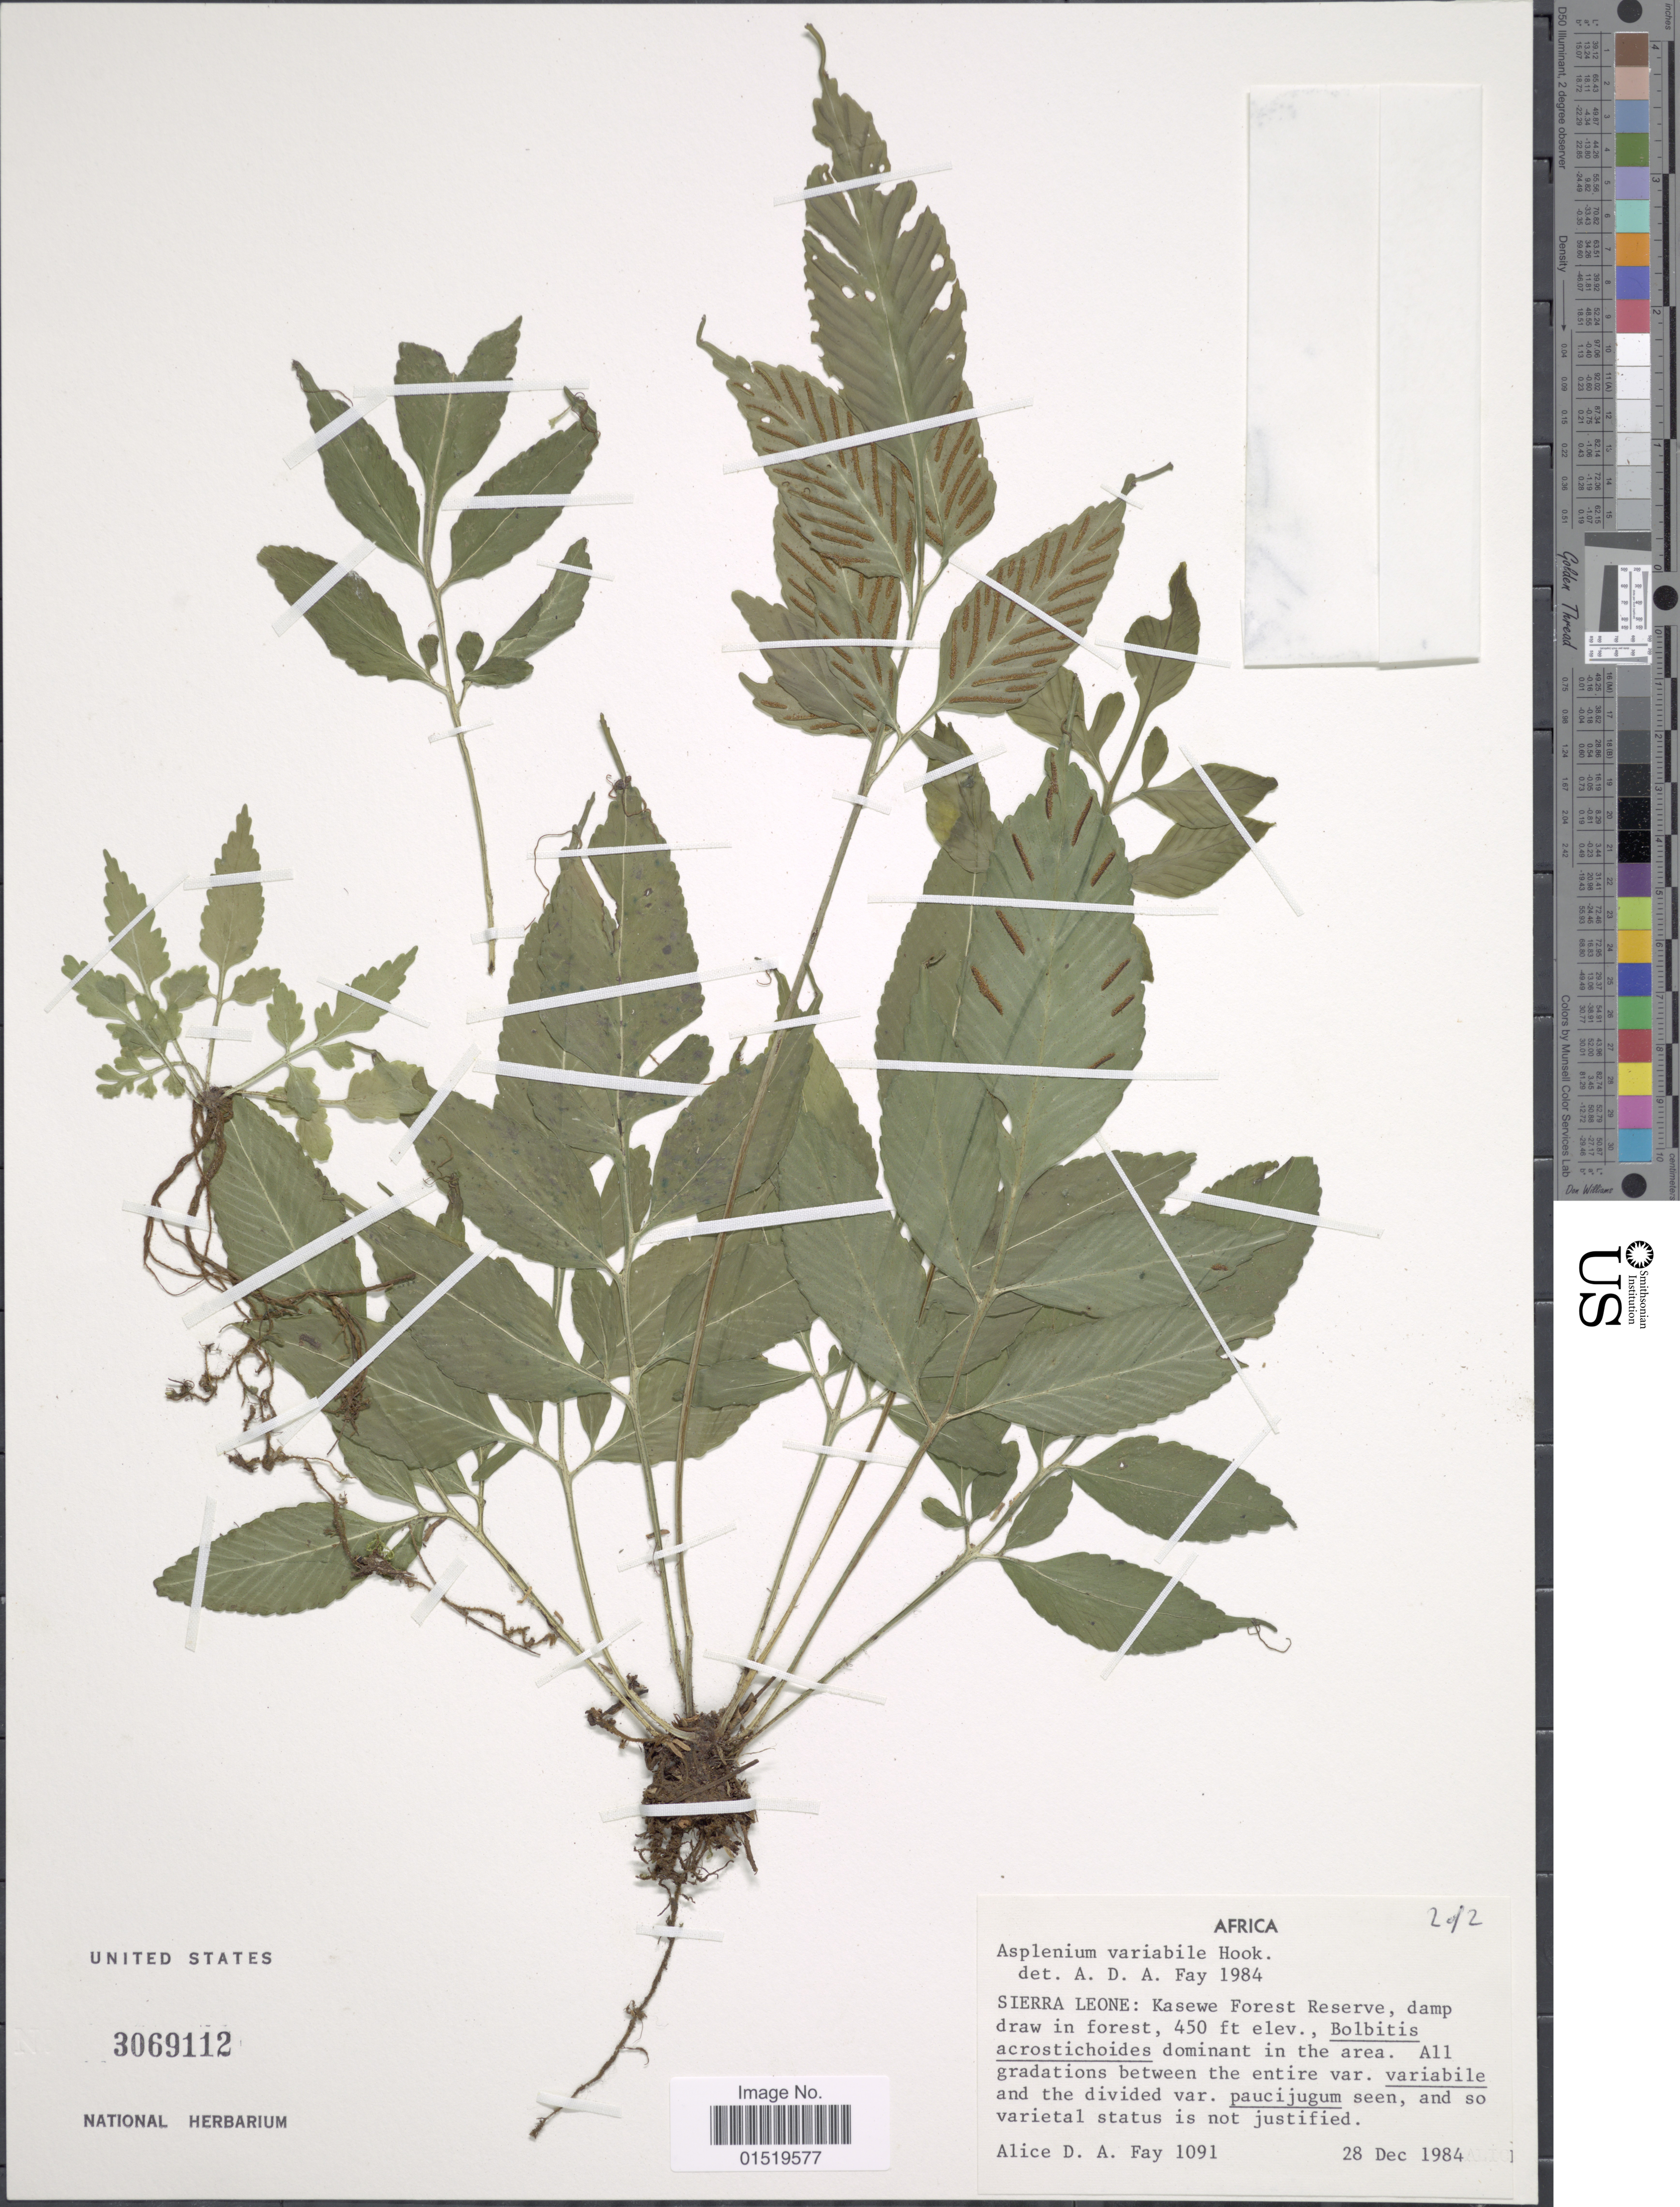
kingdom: Plantae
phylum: Tracheophyta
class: Polypodiopsida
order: Polypodiales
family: Aspleniaceae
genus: Asplenium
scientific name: Asplenium variabile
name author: Hook.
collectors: A. Fay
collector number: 1091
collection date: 1984-12-28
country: Sierra Leone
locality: Kasewe Forest Reserve, damp draw in forest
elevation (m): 137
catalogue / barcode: US 3069112